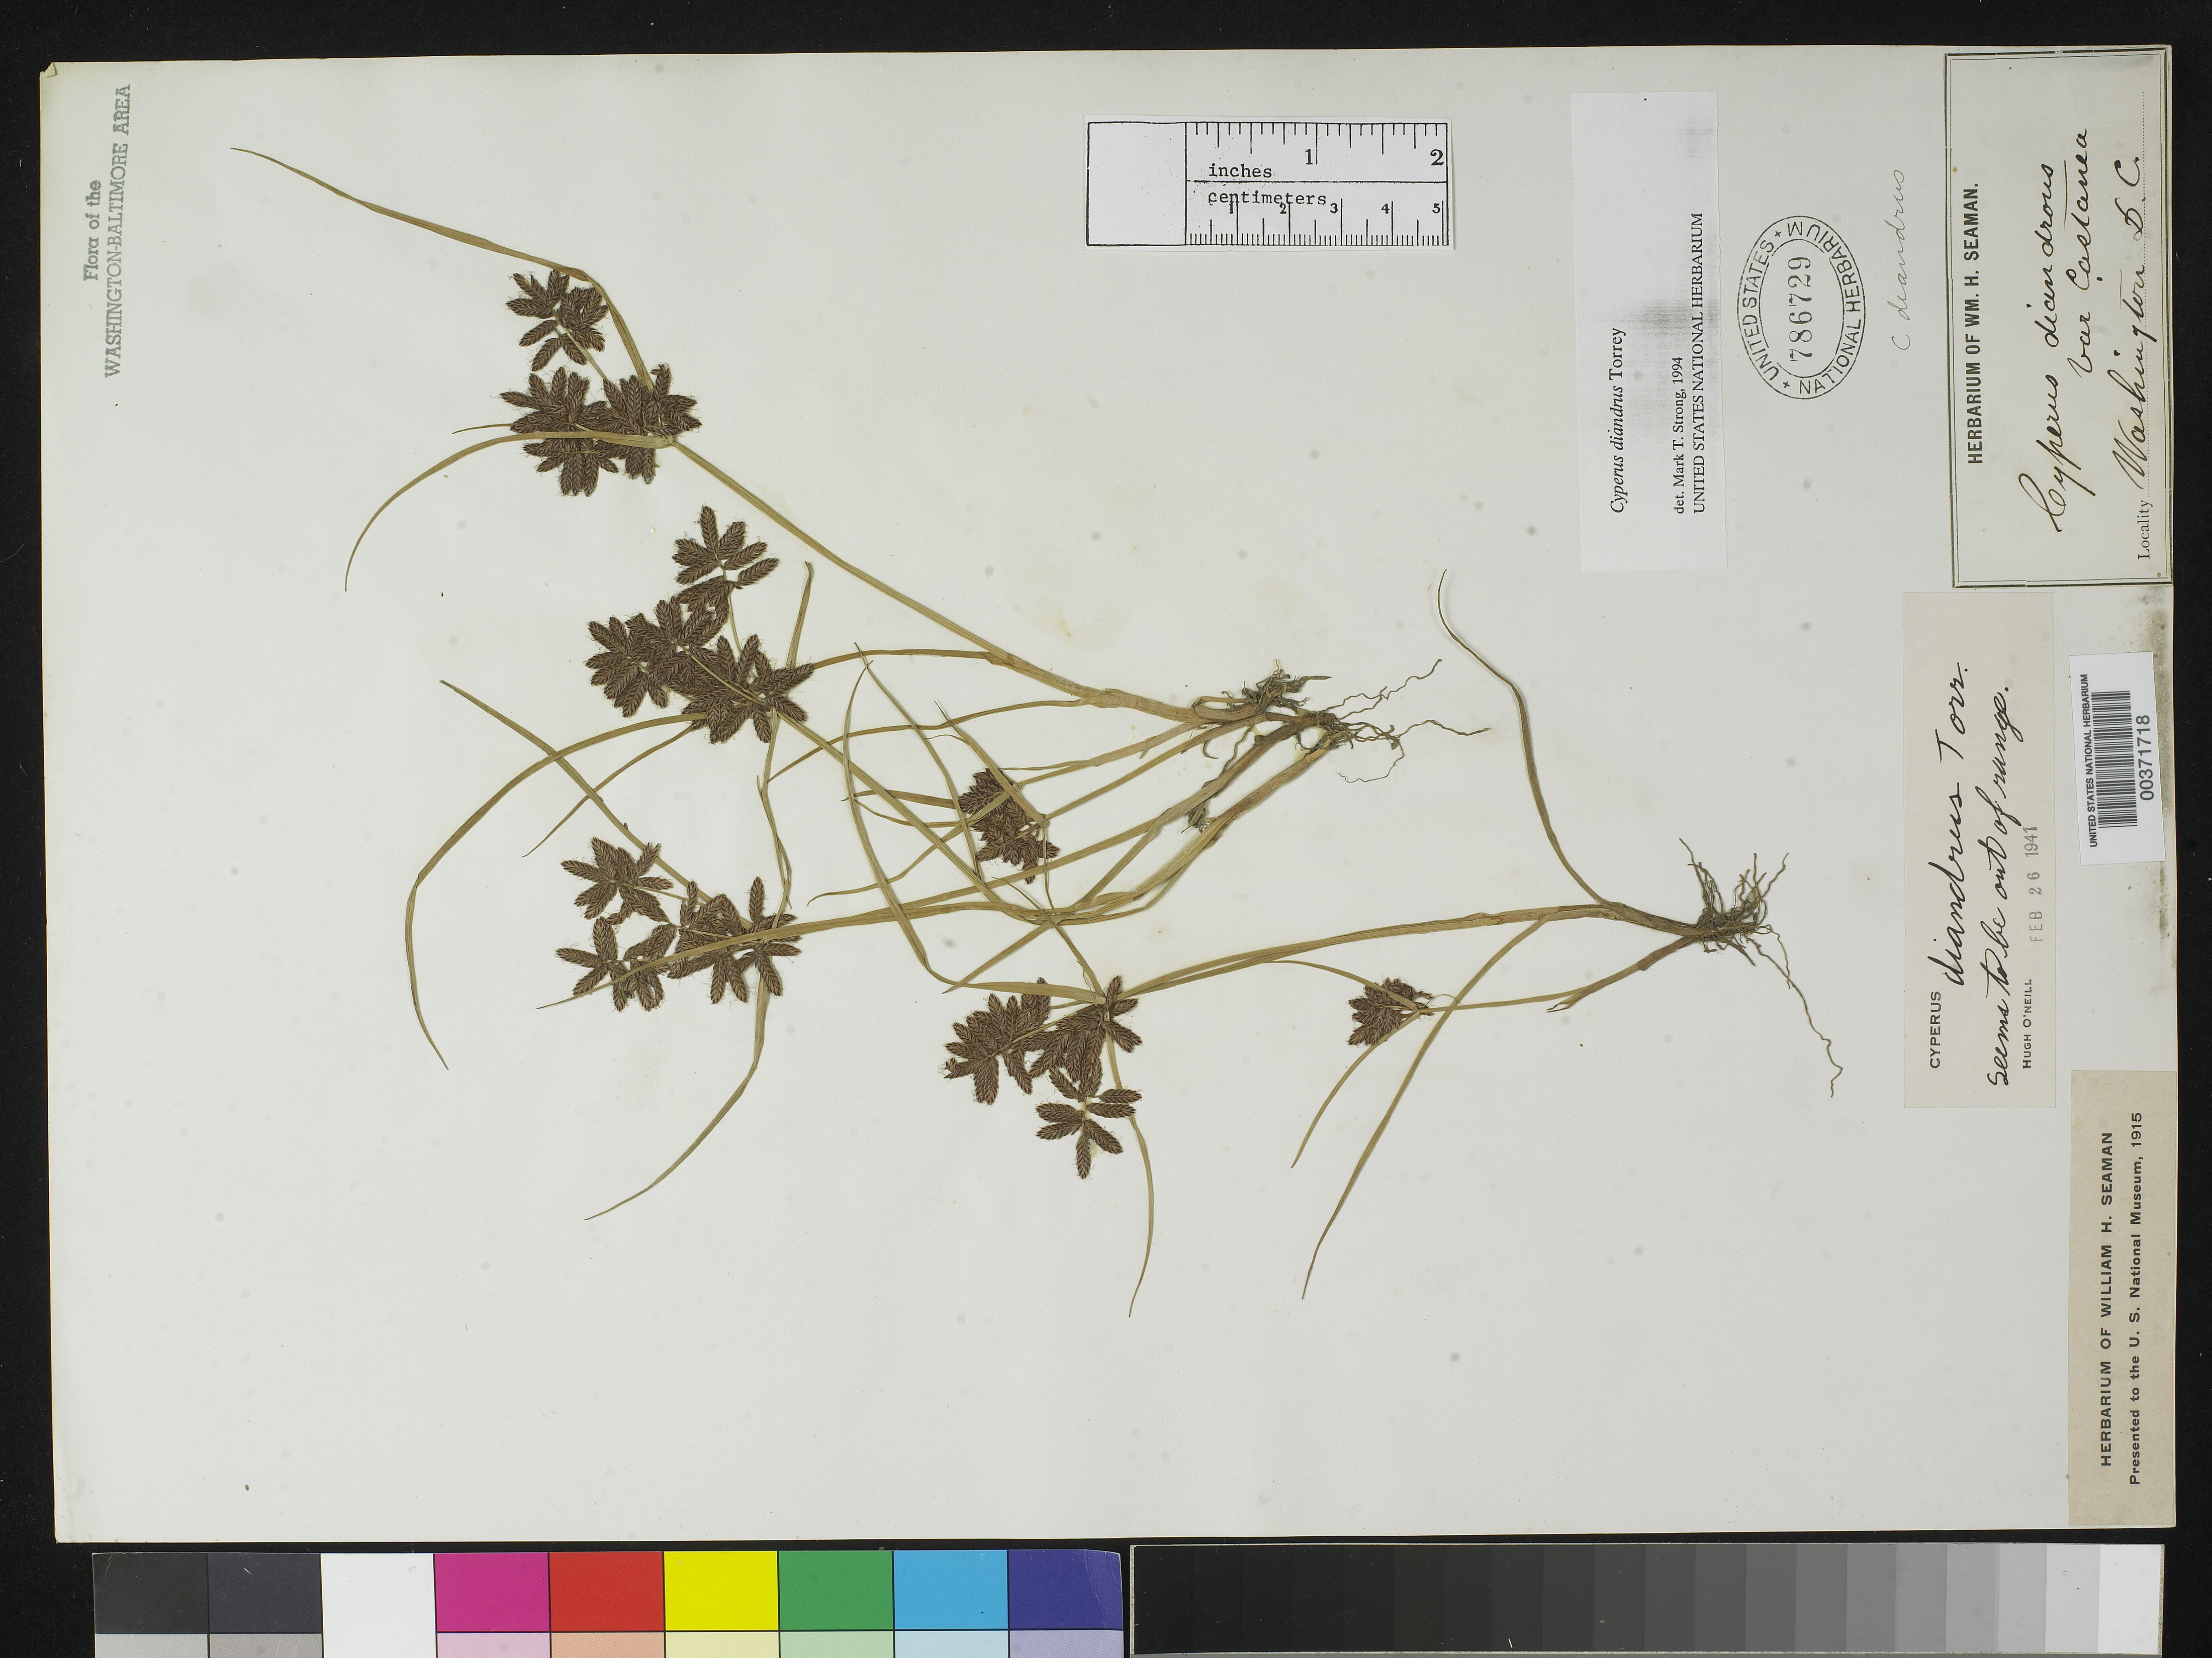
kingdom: Plantae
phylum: Tracheophyta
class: Liliopsida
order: Poales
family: Cyperaceae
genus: Cyperus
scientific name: Cyperus diandrus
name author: Torr.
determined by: O'Neill, Hugh T.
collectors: W. Seaman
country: United States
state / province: District of Columbia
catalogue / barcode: US 786729